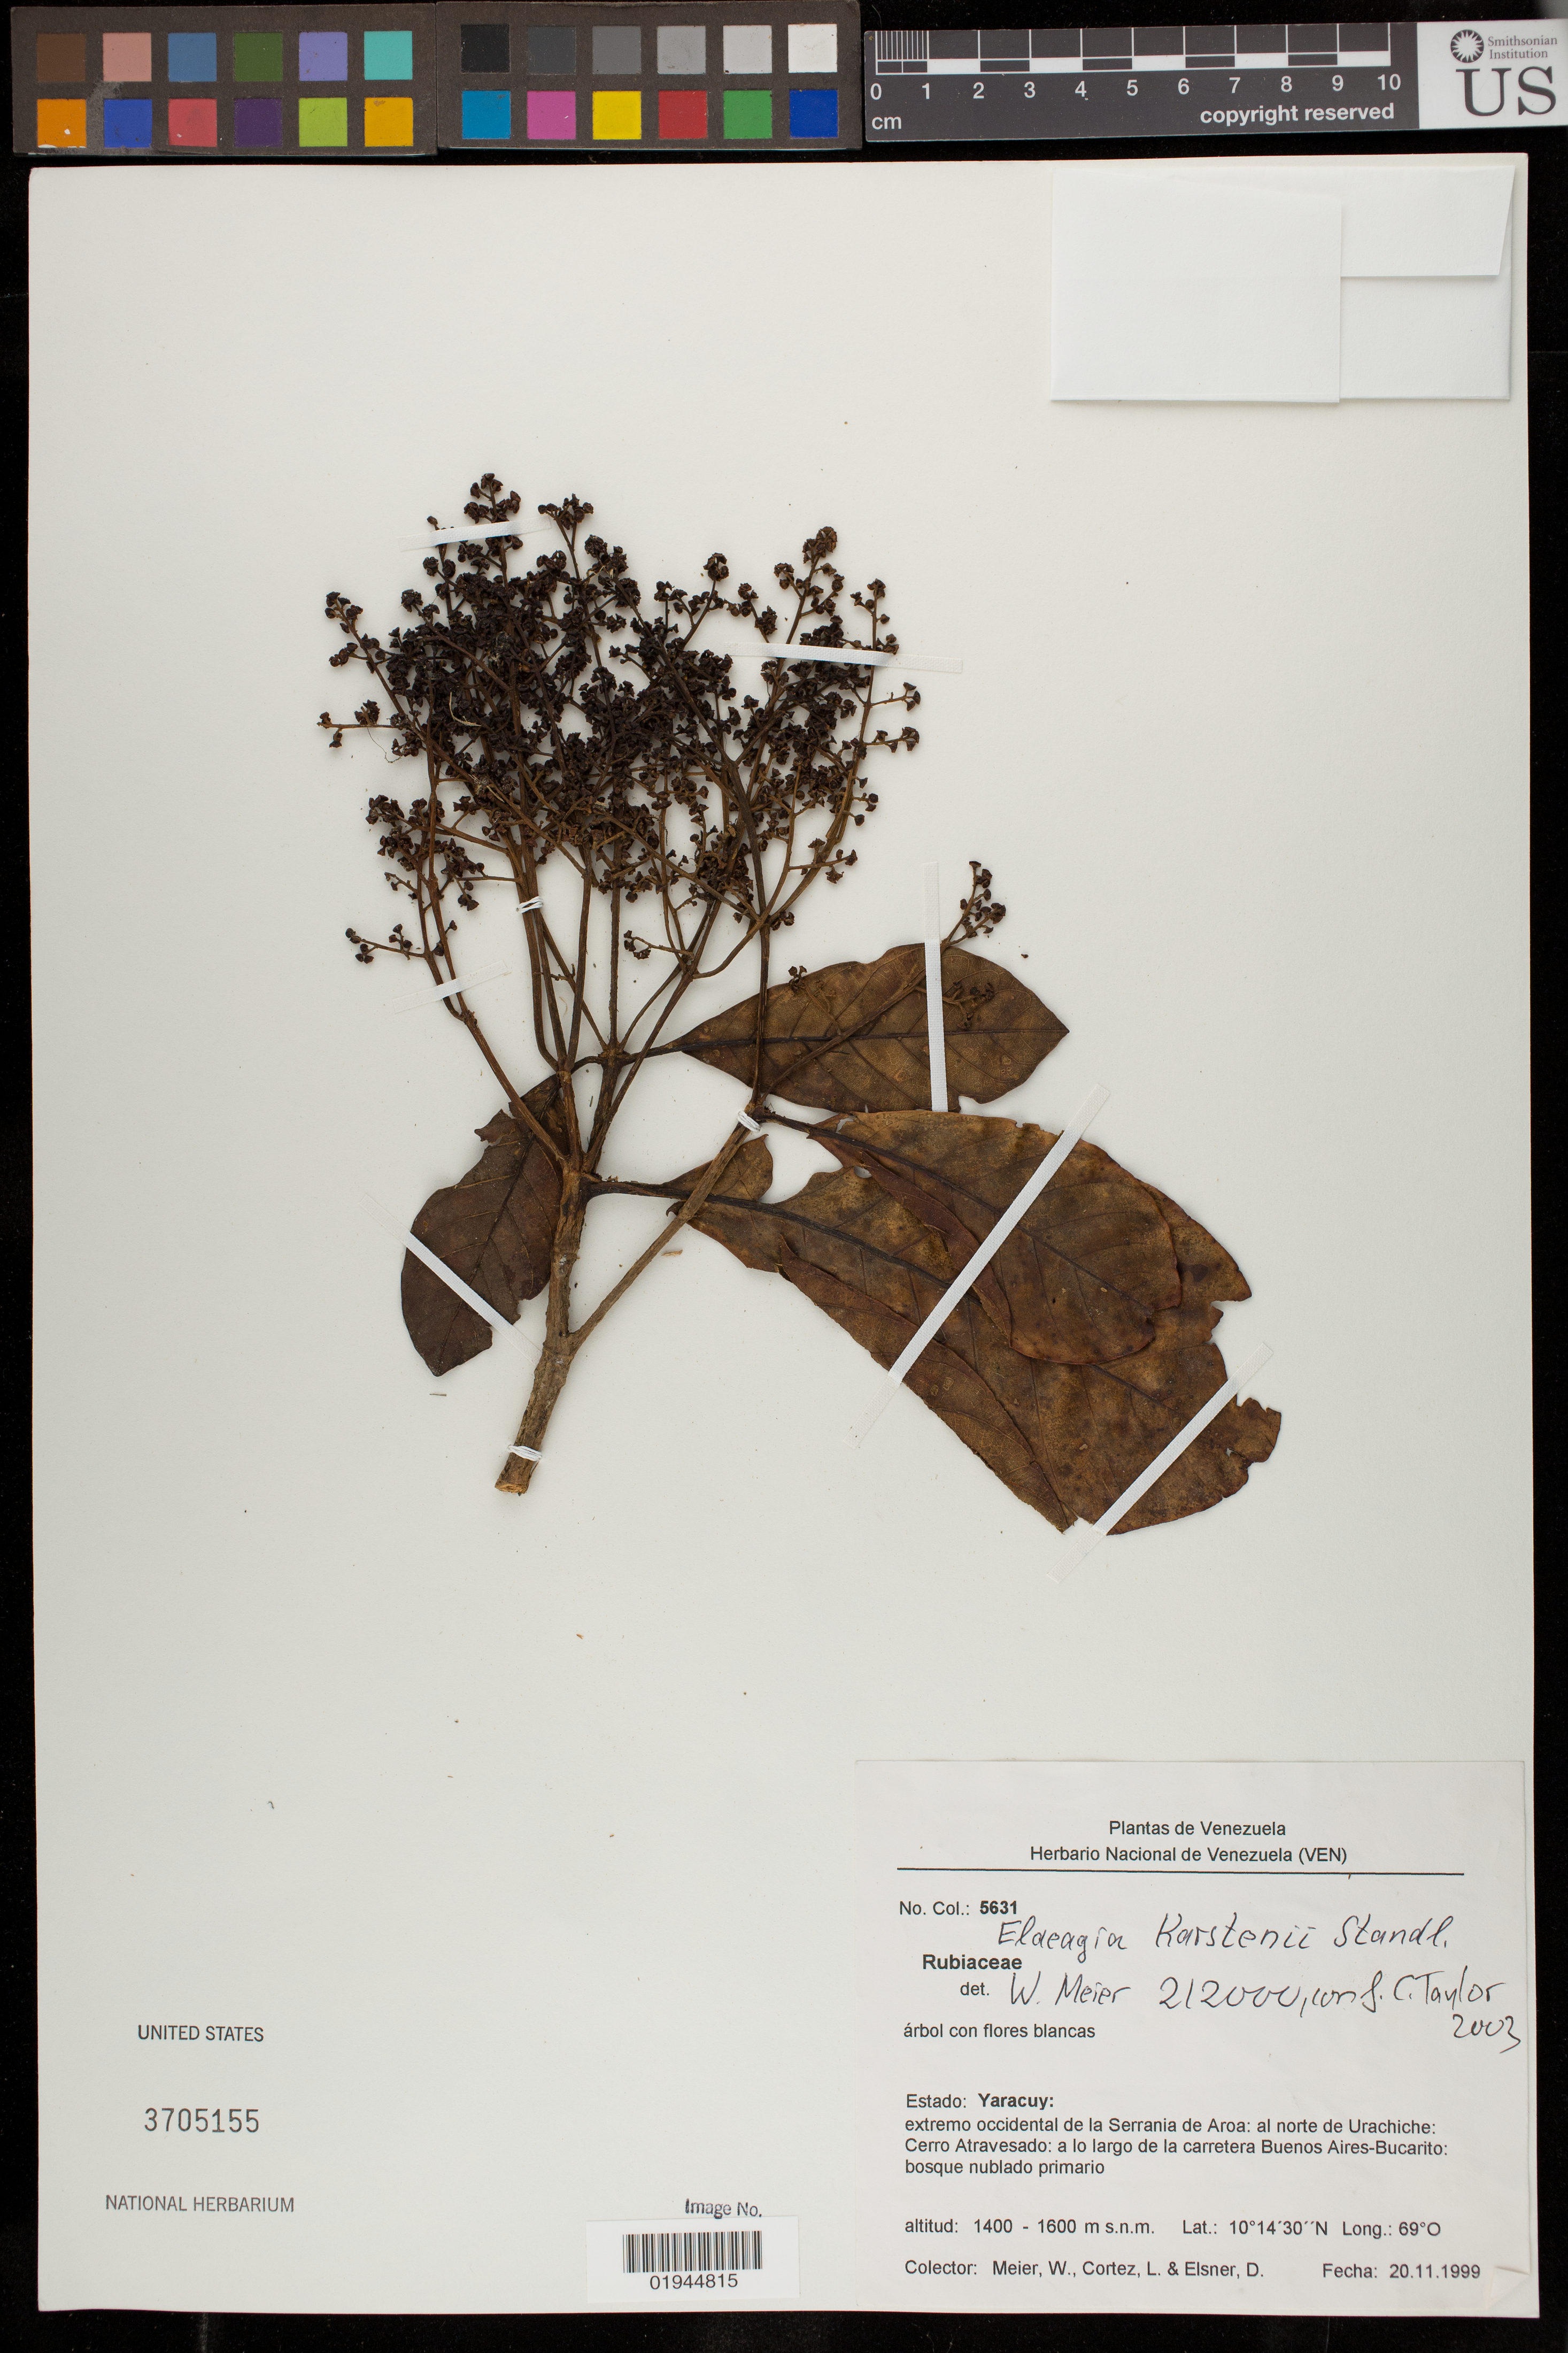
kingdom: Plantae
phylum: Tracheophyta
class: Magnoliopsida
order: Gentianales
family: Rubiaceae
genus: Elaeagia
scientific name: Elaeagia karstenii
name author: Standl.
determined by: Meier, Winfried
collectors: W. Meier, L. Cortéz & D. Elsner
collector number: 5631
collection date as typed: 20 Nov 1999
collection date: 1999-11-20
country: Venezuela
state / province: Yaracuy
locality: Extremo occidental de la Serrania de Aroa: al norte de Urachiche: Cerro Atravesado: a lo largo de la carretera Buenos Aires-Bucarito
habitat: bosque nublado primario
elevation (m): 1400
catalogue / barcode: US 3705155